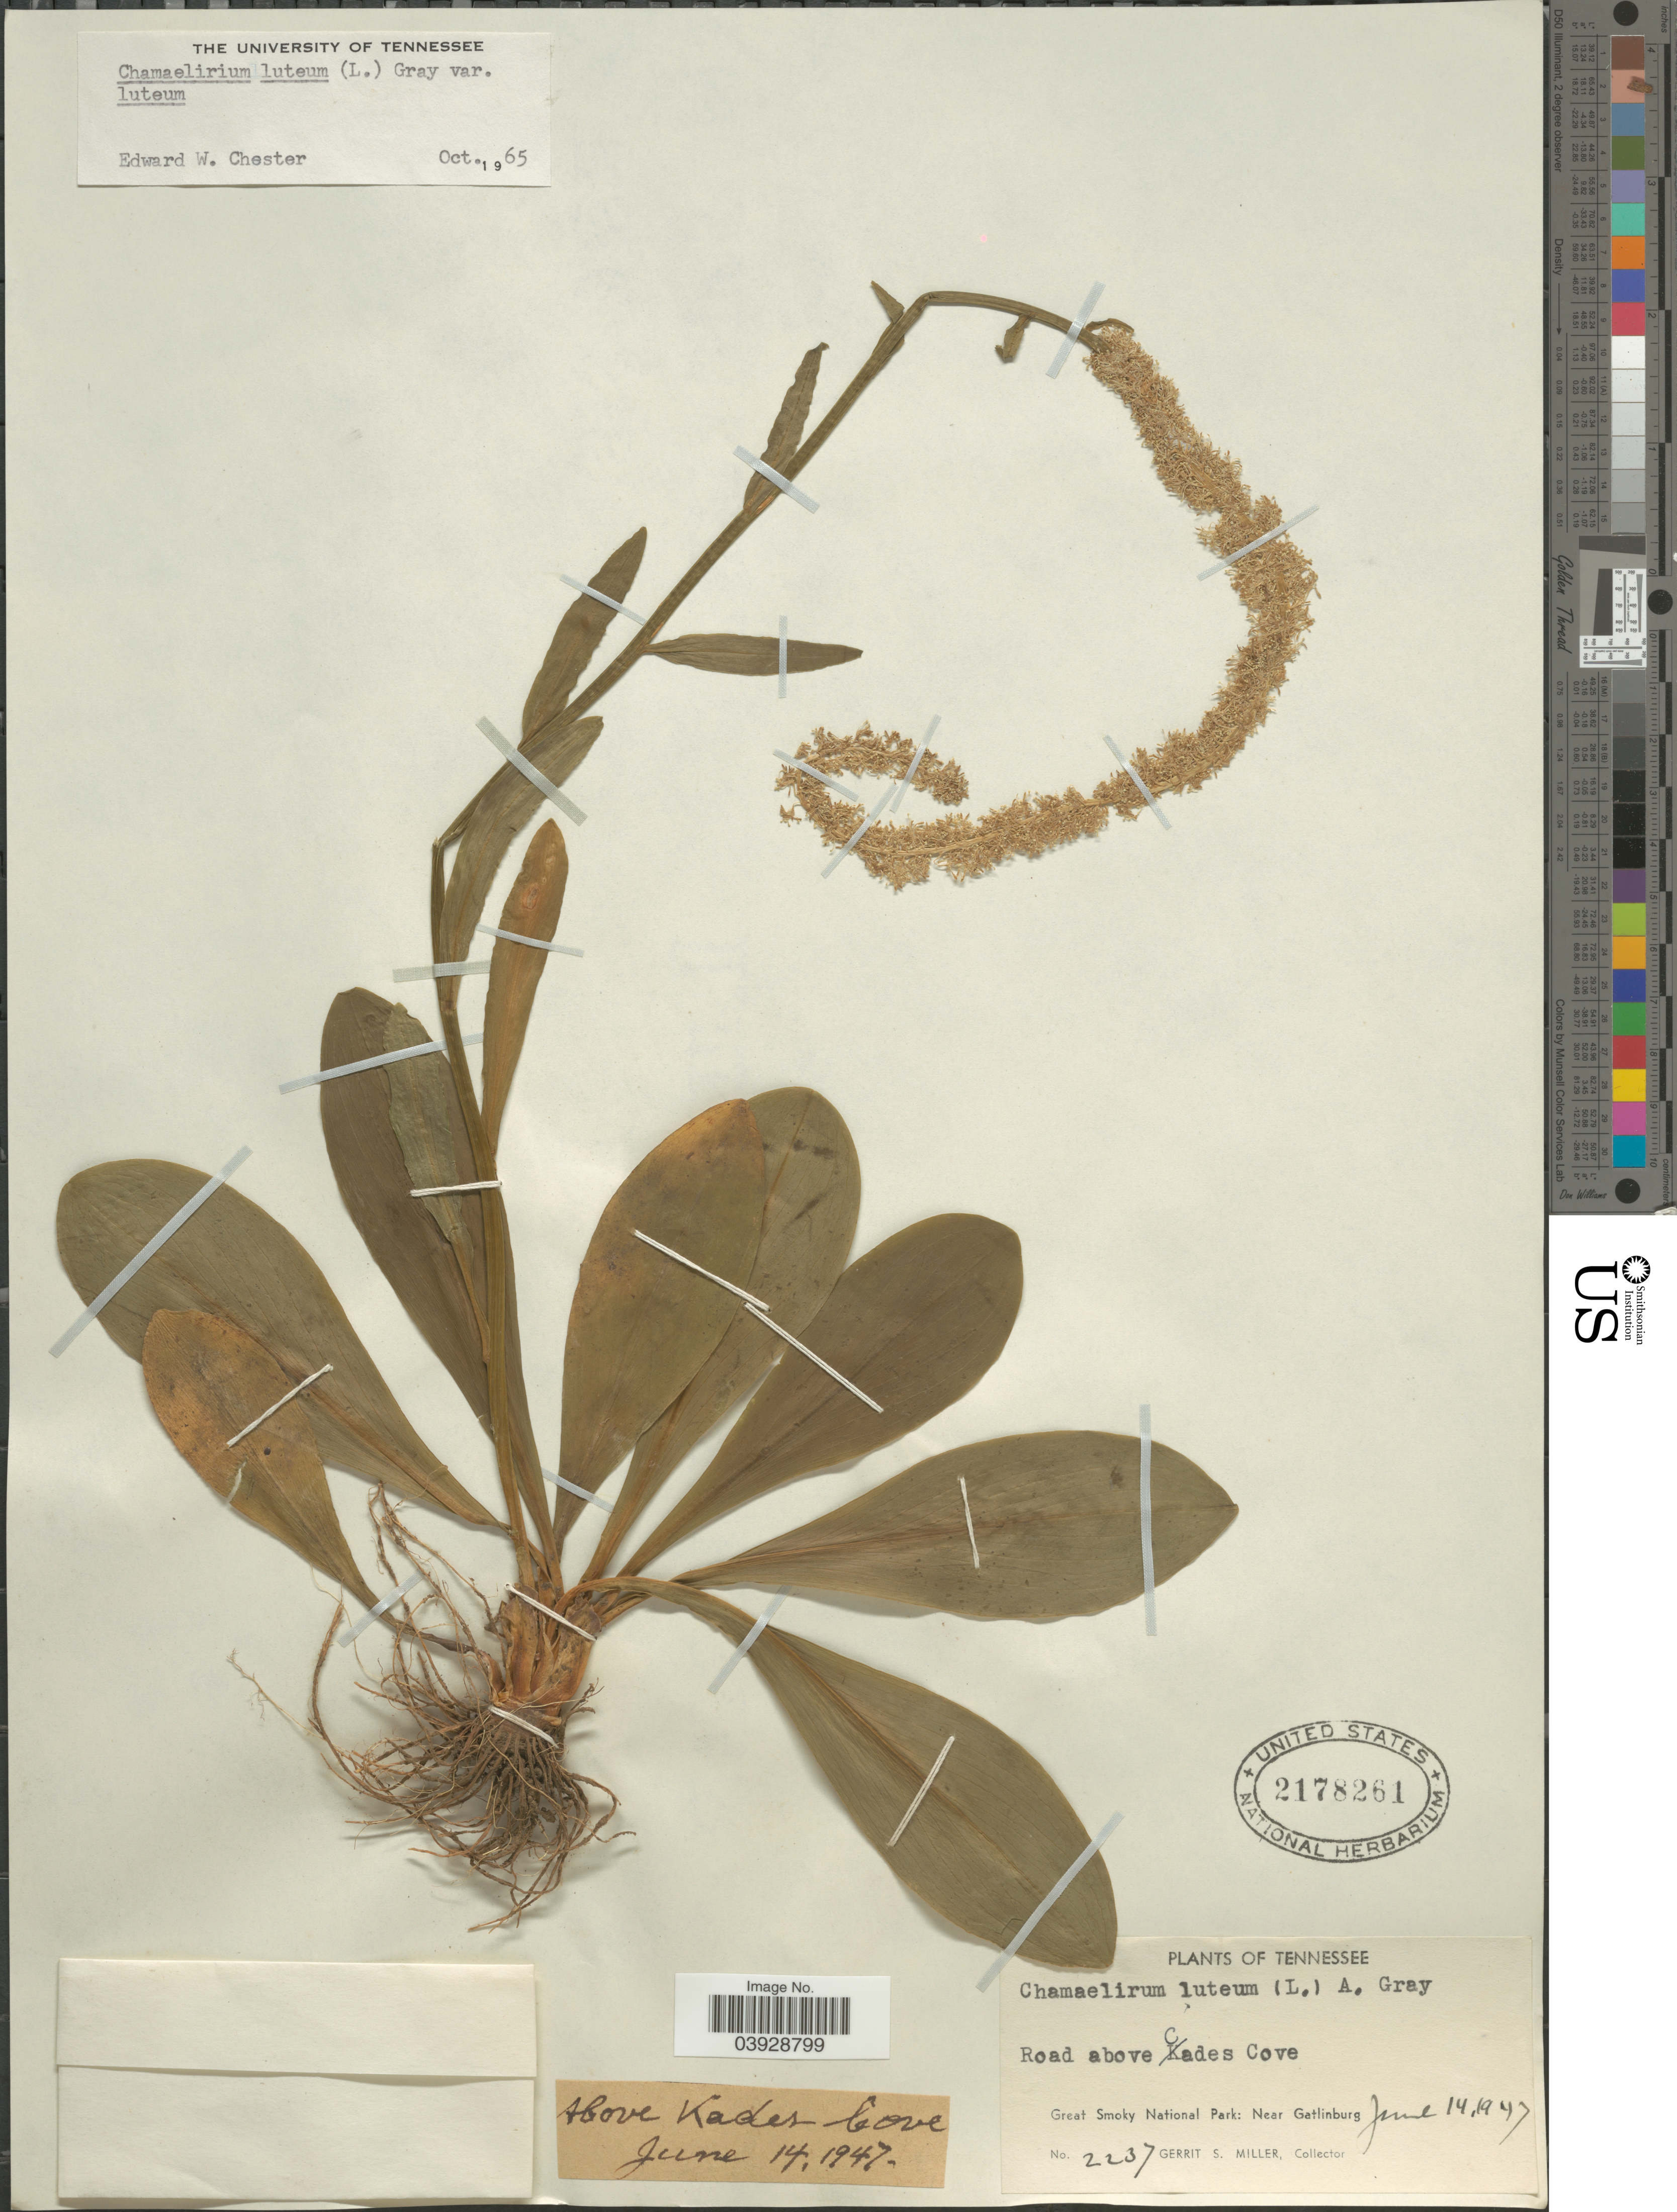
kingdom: Plantae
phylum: Tracheophyta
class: Liliopsida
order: Liliales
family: Melanthiaceae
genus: Chamaelirium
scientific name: Chamaelirium luteum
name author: (L.) A. Gray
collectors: G. S. Miller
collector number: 2237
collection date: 1947-06-14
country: United States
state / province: Tennessee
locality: Road above Cades Cove. Great Smoky National Park: near Gatlinburg.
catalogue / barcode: US 2178261